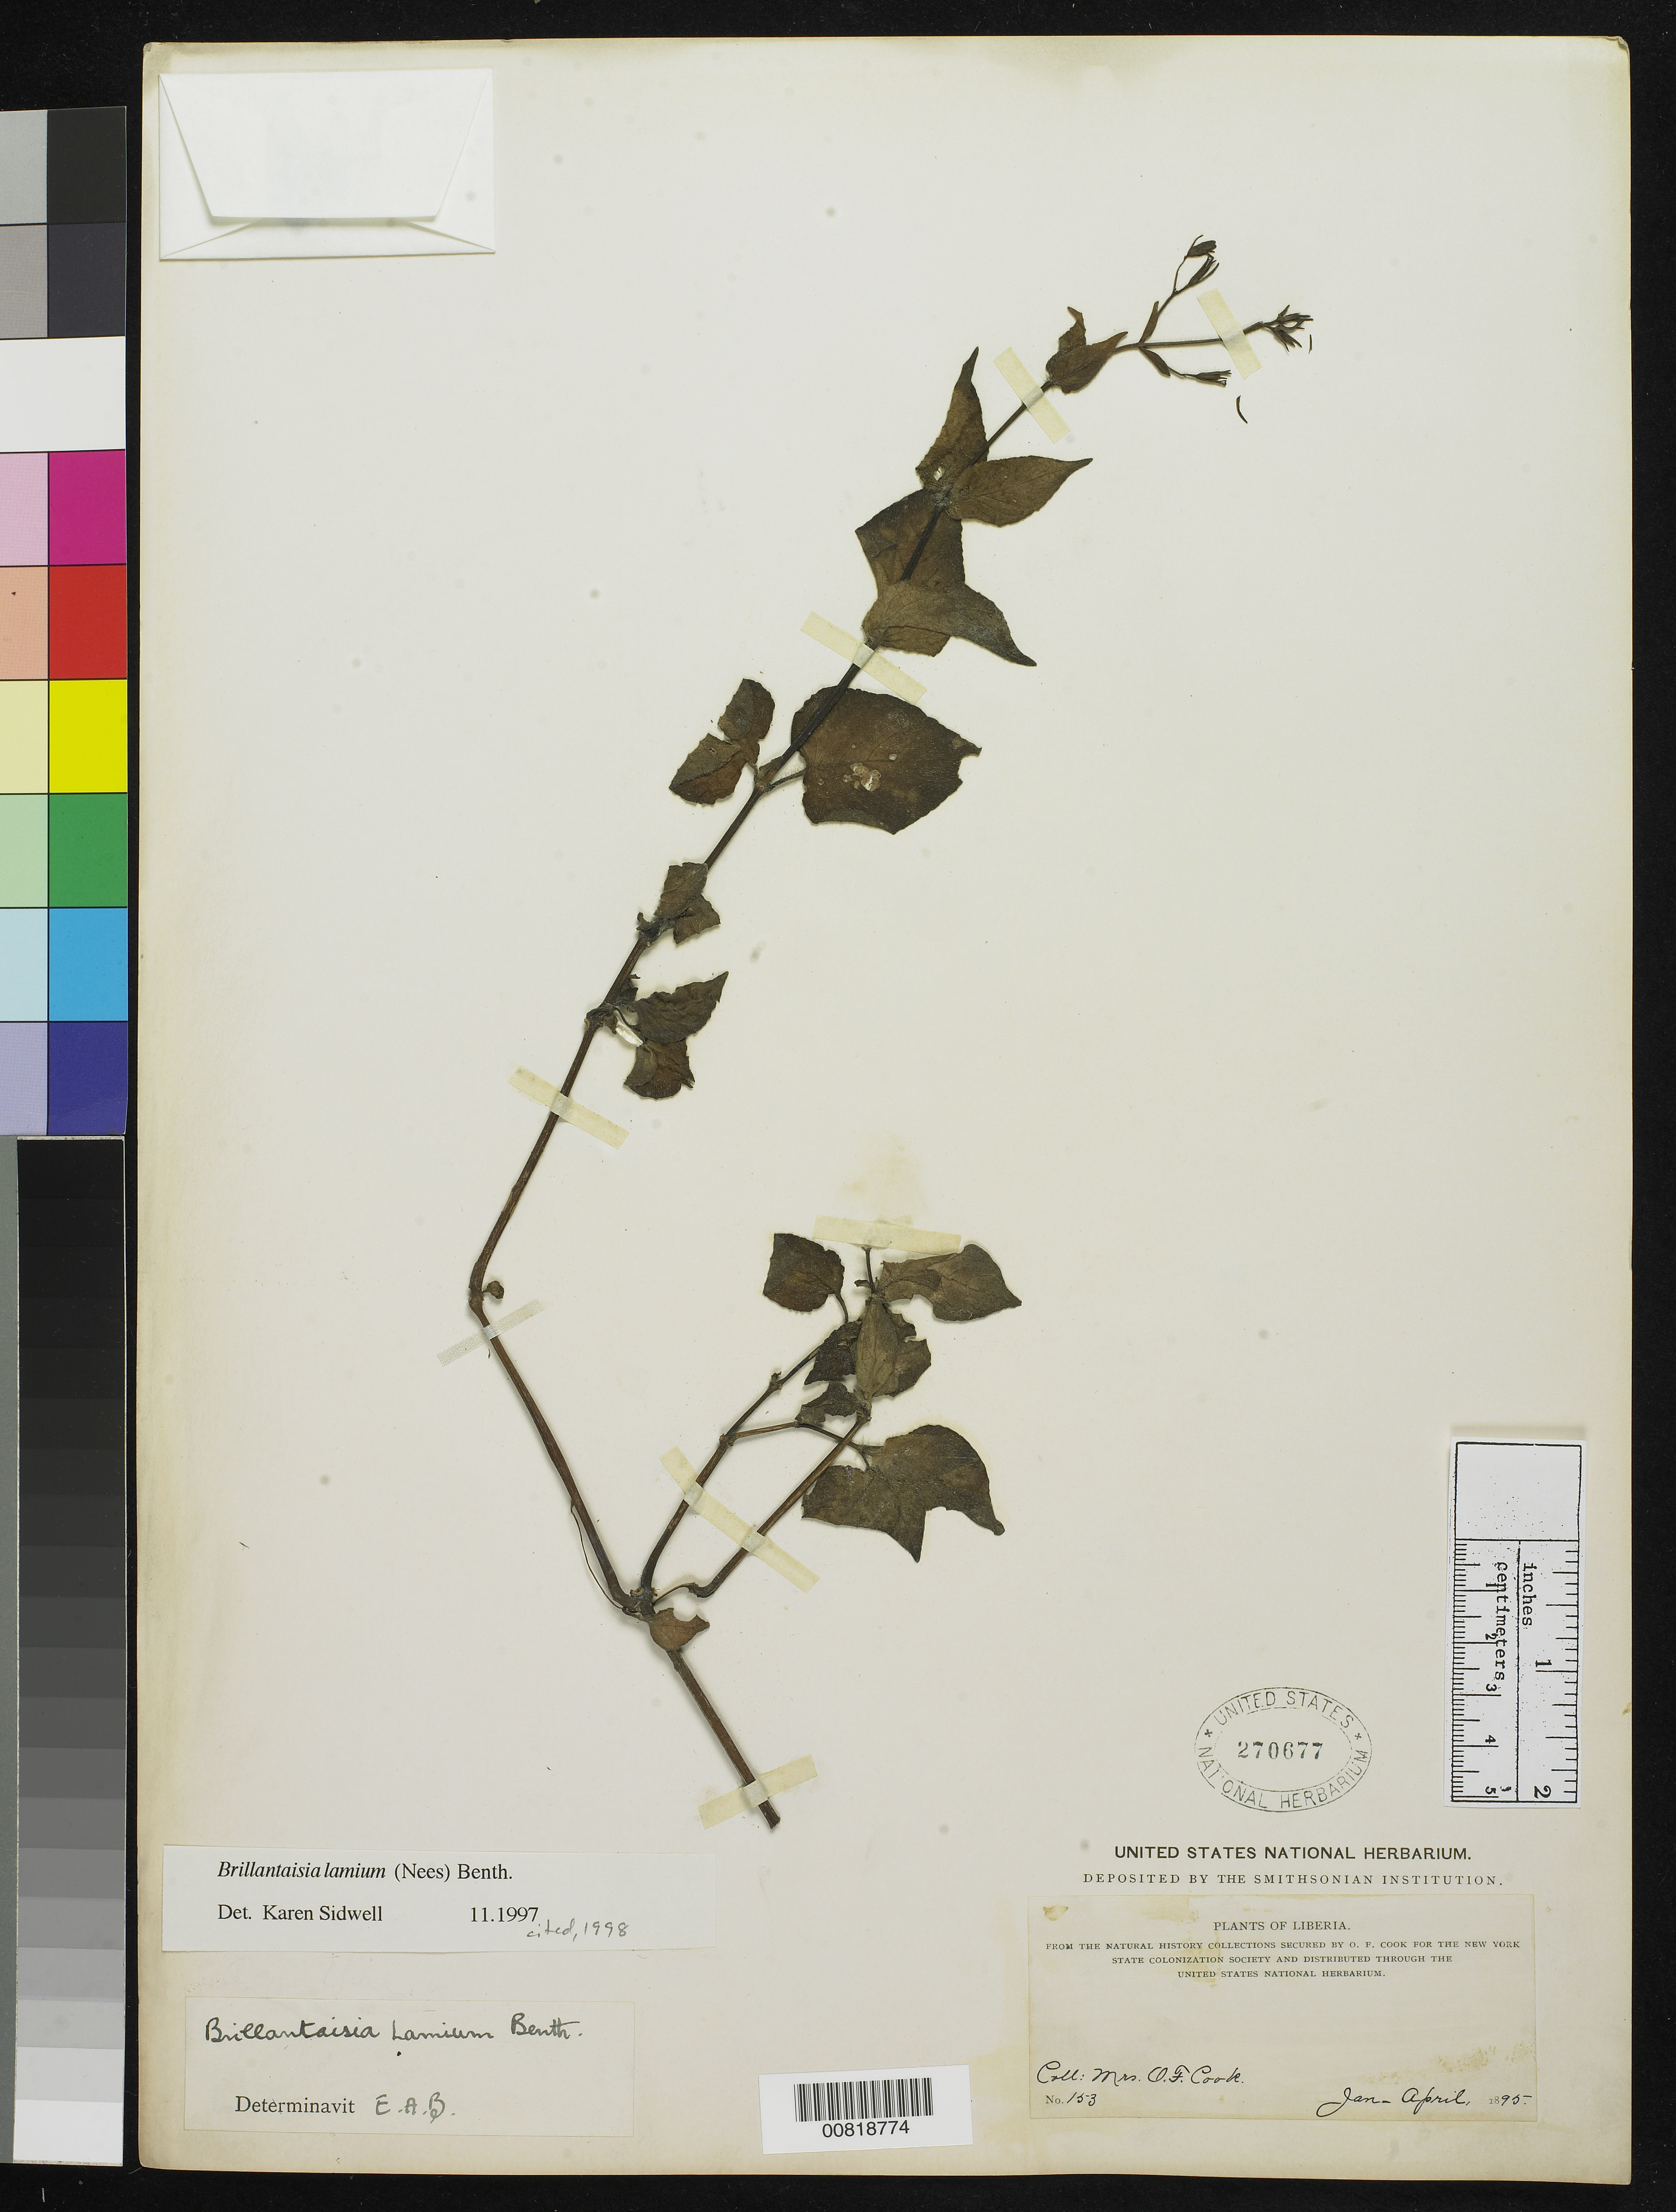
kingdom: Plantae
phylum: Tracheophyta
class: Magnoliopsida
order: Lamiales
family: Acanthaceae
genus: Brillantaisia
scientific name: Brillantaisia lamium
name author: (Nees) Benth.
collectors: Alice C. Cook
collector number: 153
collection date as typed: Jan 1895 to -- Apr 1895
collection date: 1895-01/1895-04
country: Liberia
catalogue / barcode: US 270677